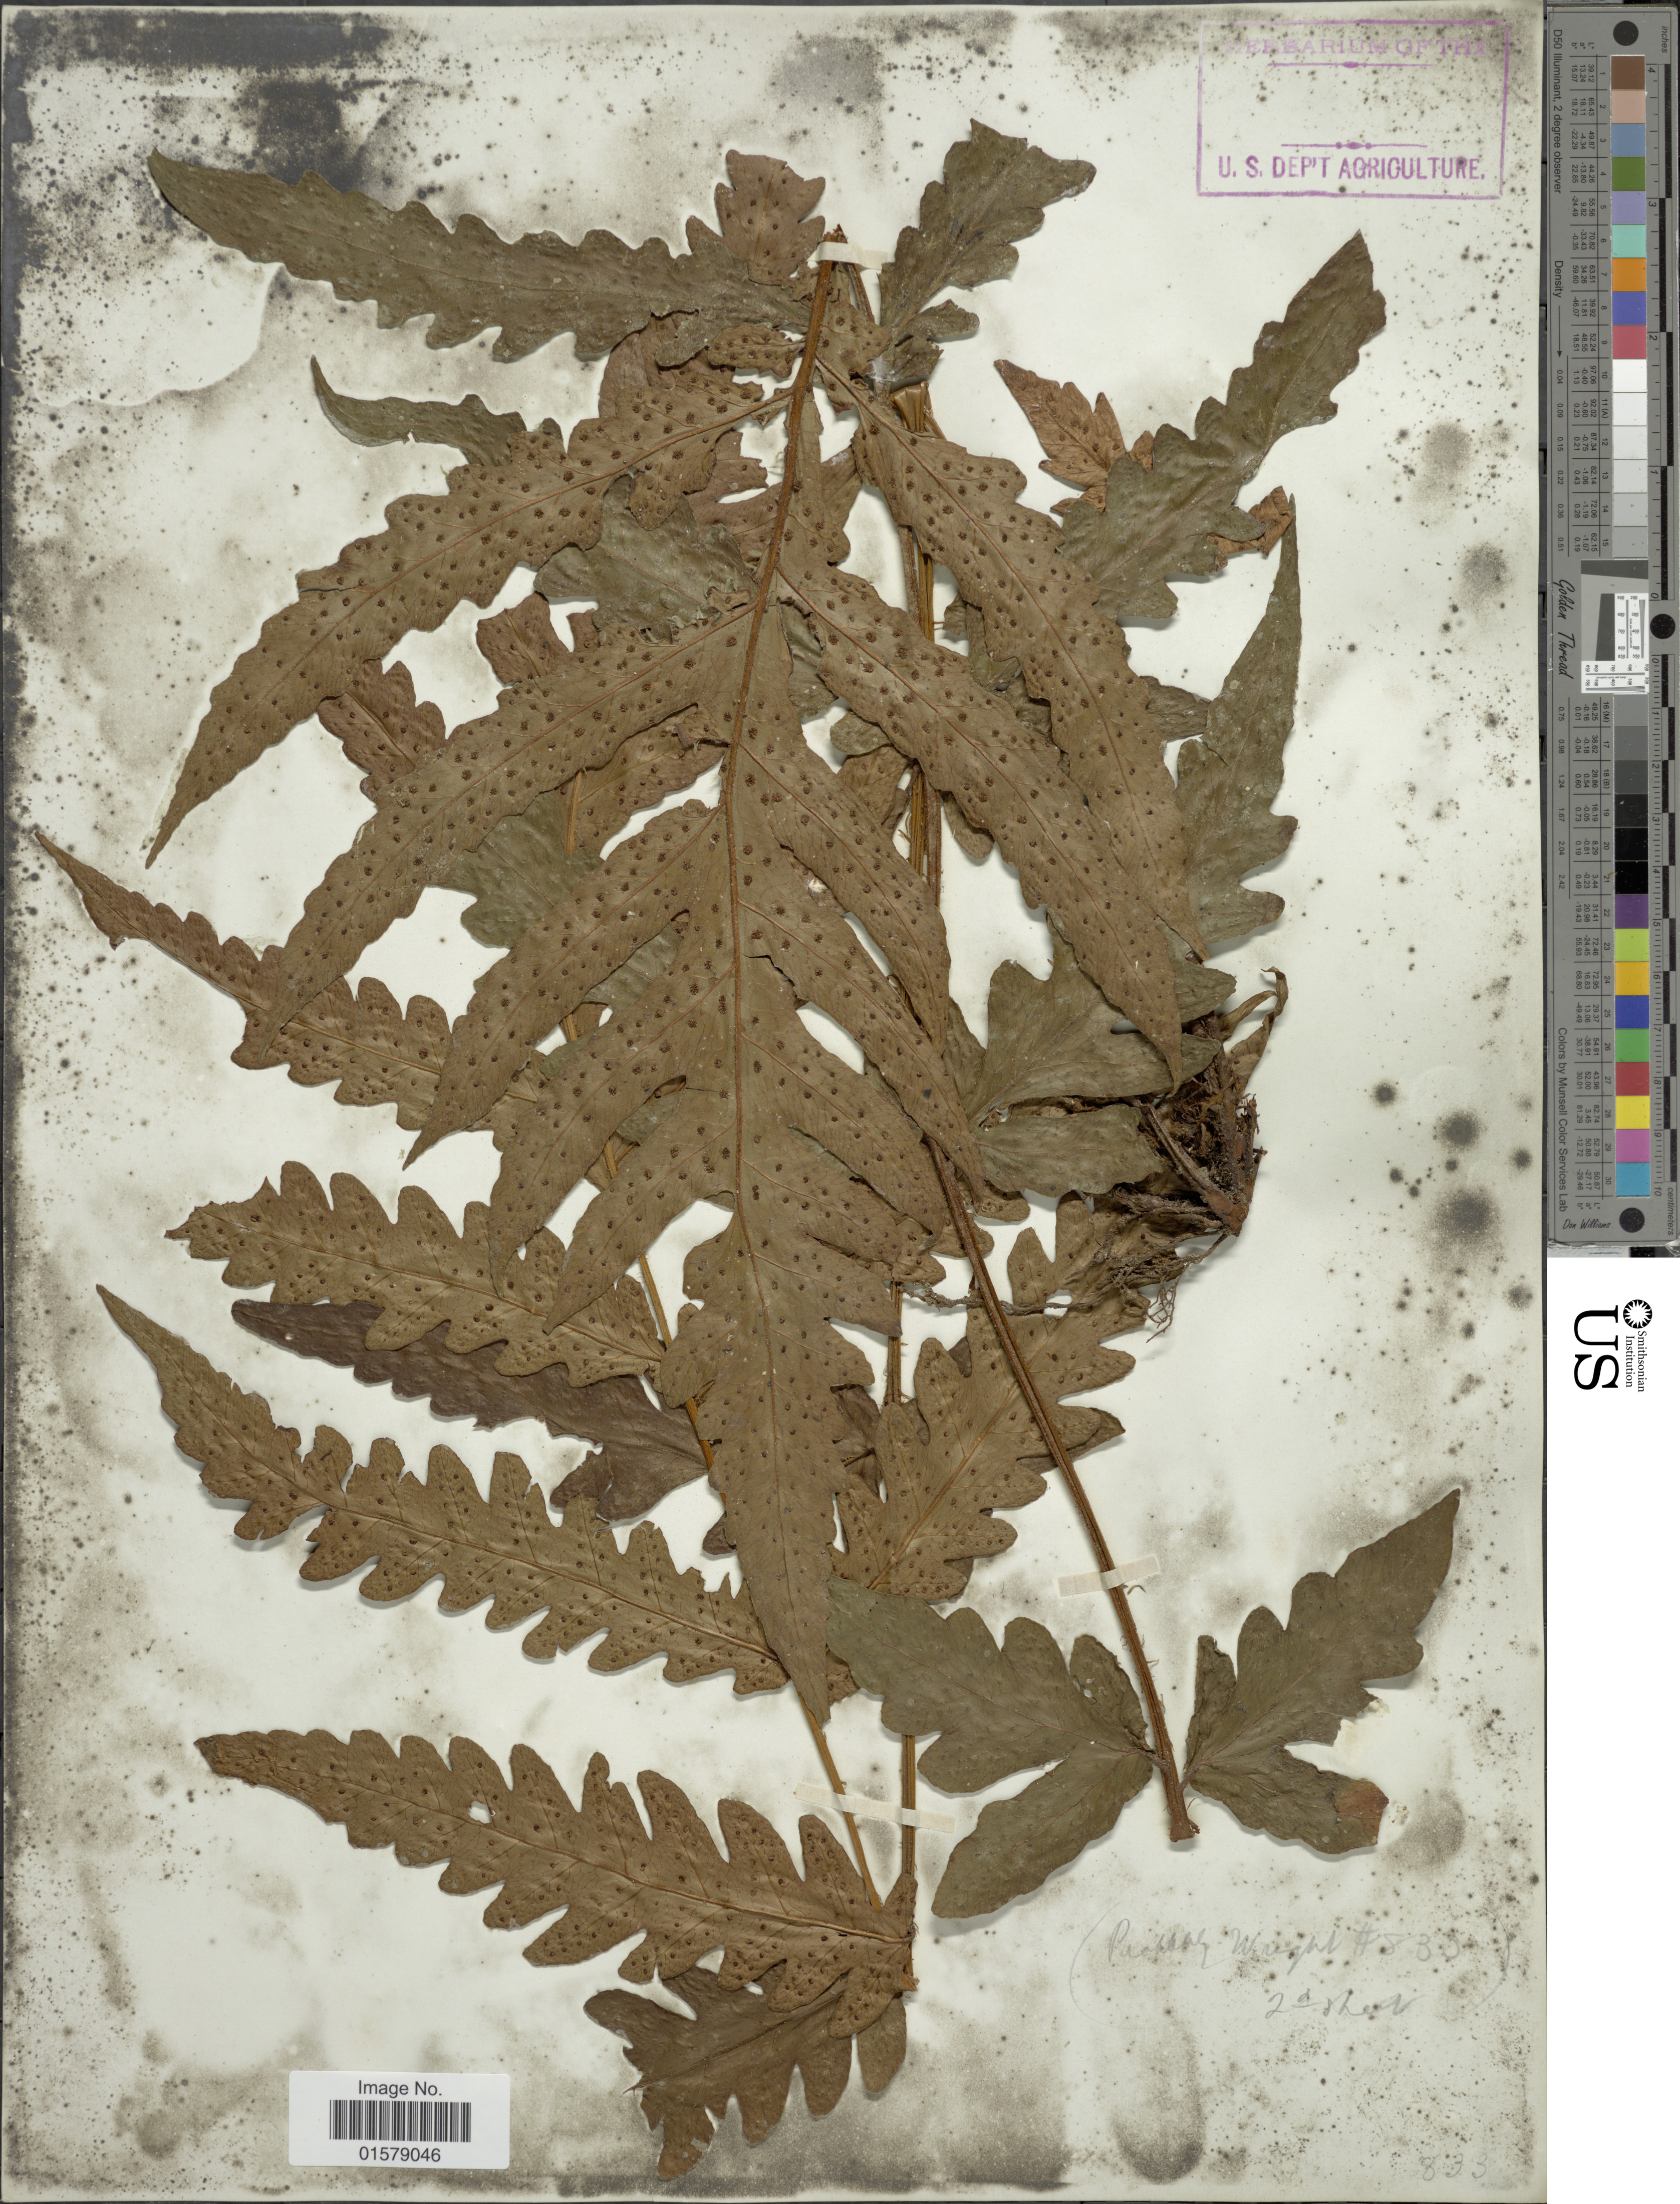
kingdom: Plantae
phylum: Tracheophyta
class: Polypodiopsida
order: Polypodiales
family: Tectariaceae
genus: Tectaria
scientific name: Tectaria cicutaria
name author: (L.) Copel.